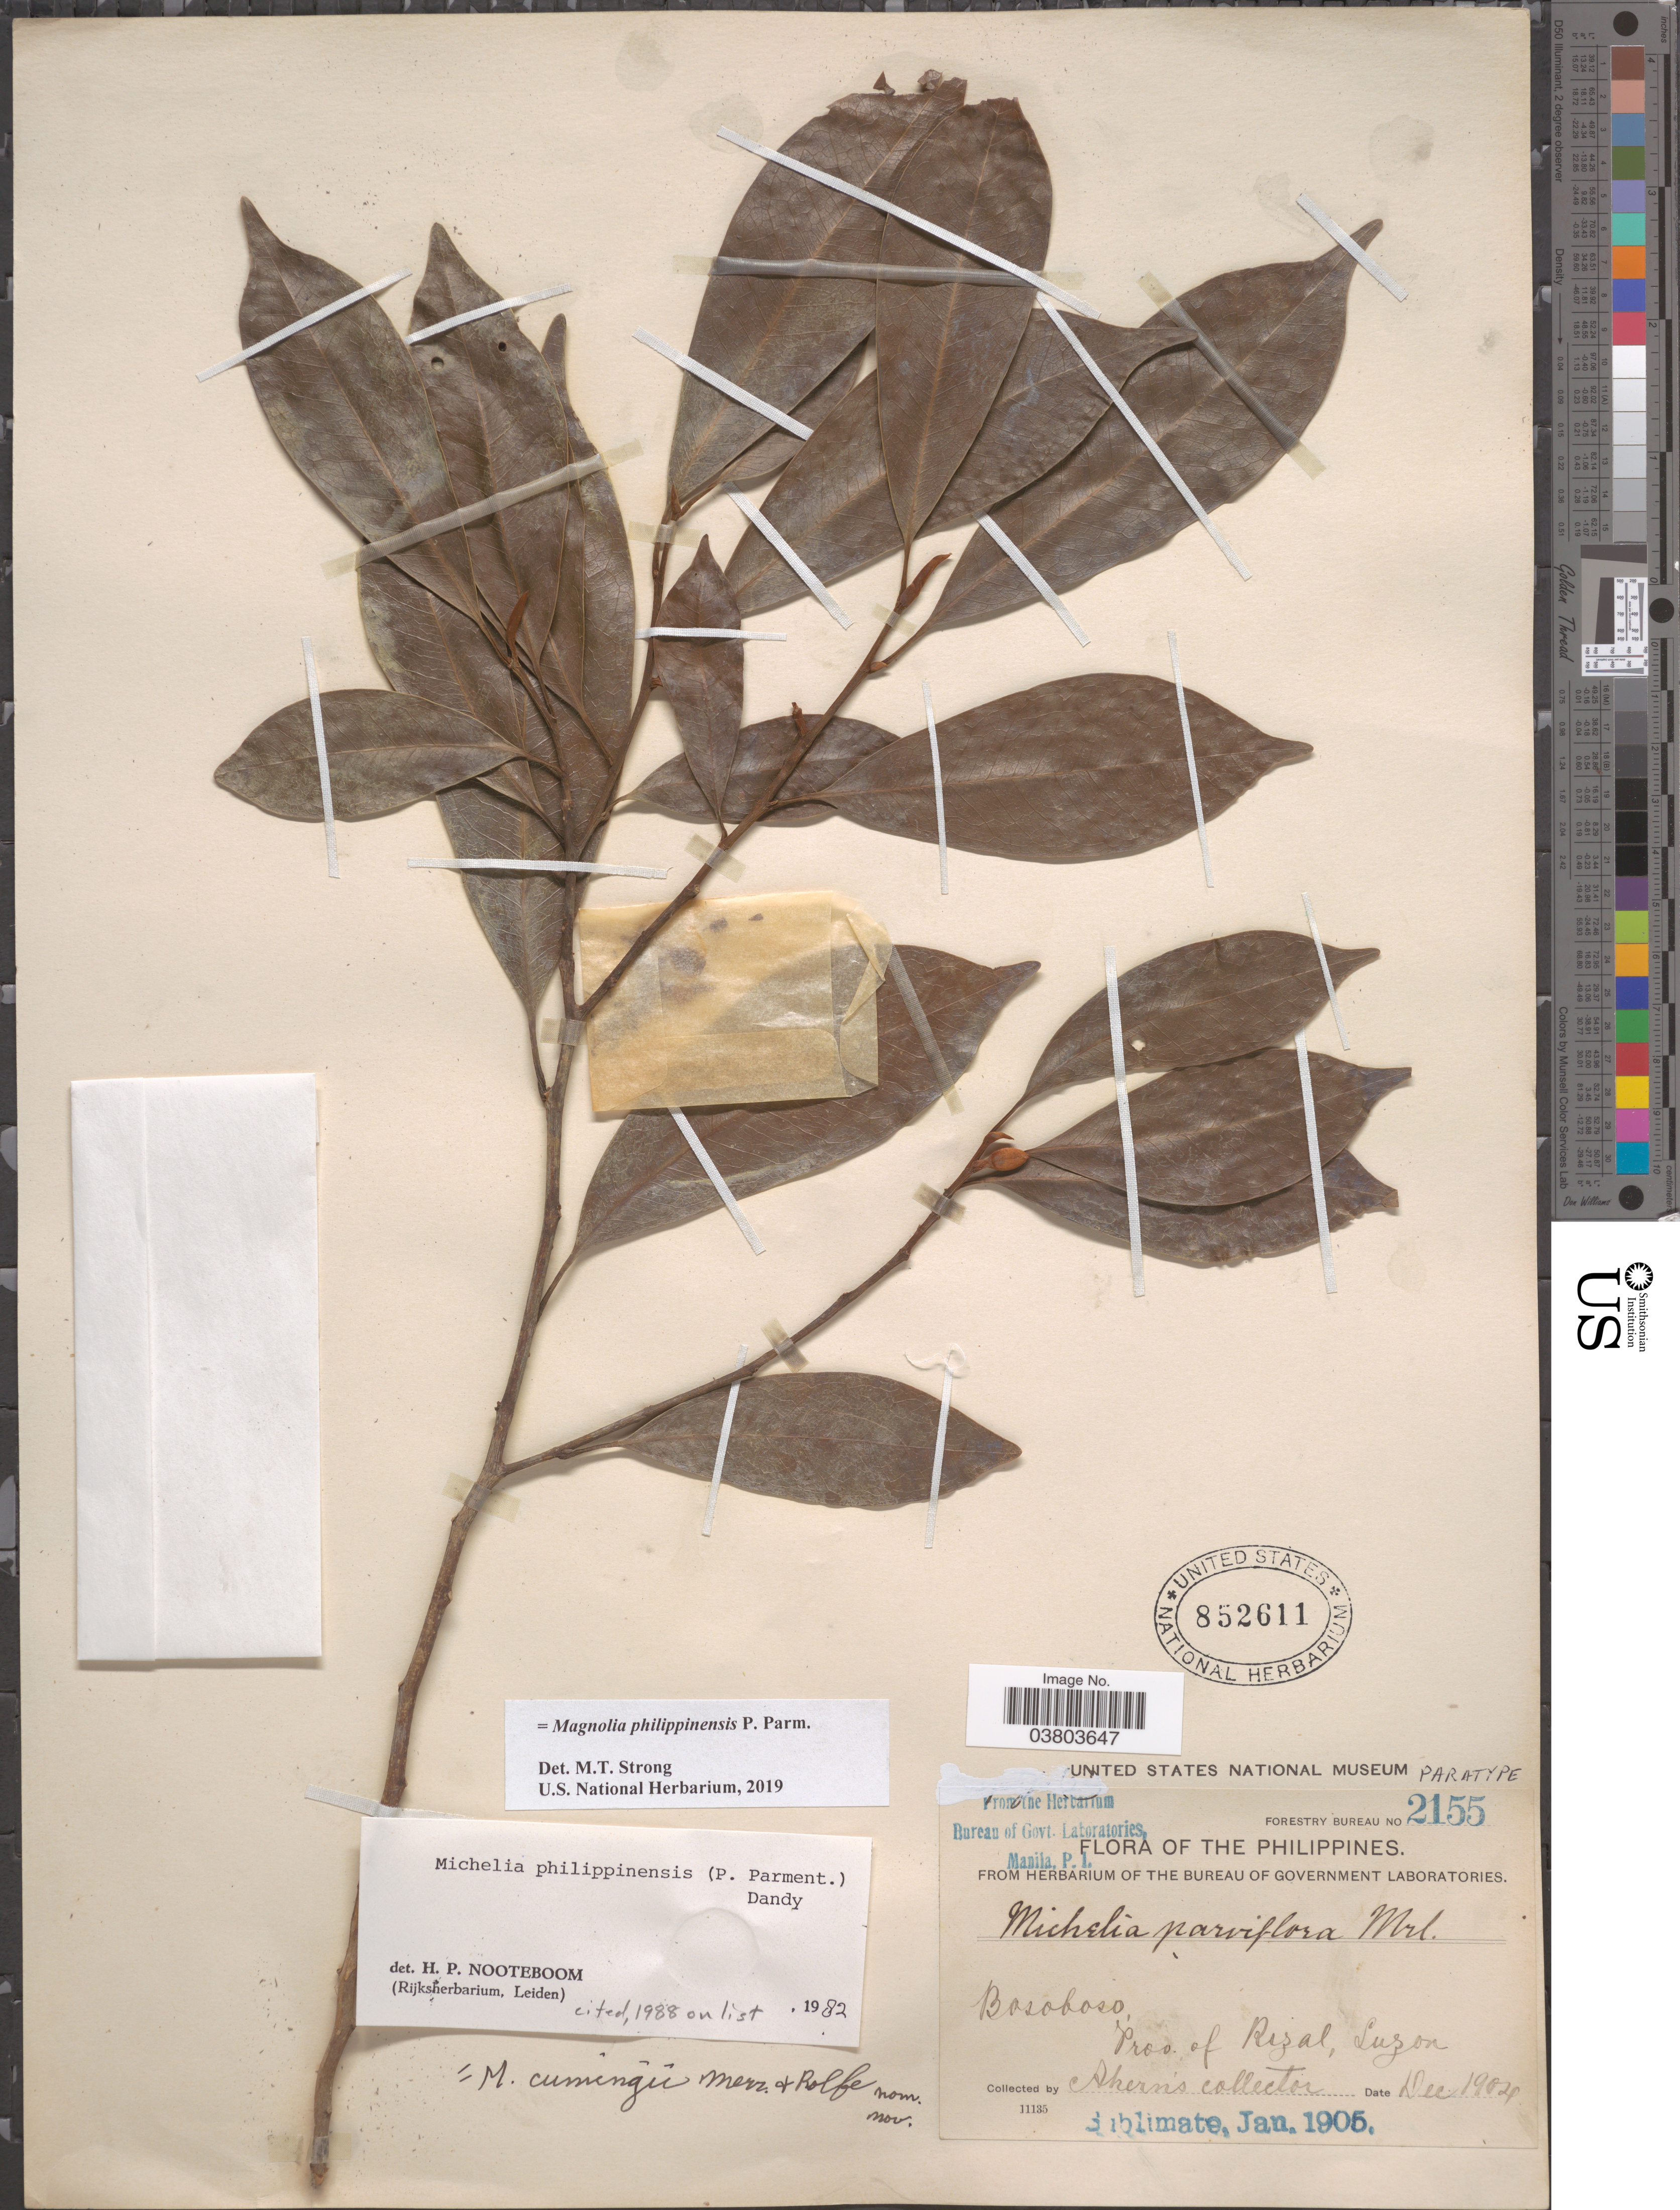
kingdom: Plantae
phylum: Tracheophyta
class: Magnoliopsida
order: Magnoliales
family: Magnoliaceae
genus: Magnolia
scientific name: Magnolia philippinensis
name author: P. Parm.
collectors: Ahern's collector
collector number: Forestry Bureau 2155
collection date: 1904-12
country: Philippines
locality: Bosoboso, Prov. of Rizal. Luzon.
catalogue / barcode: US 852611